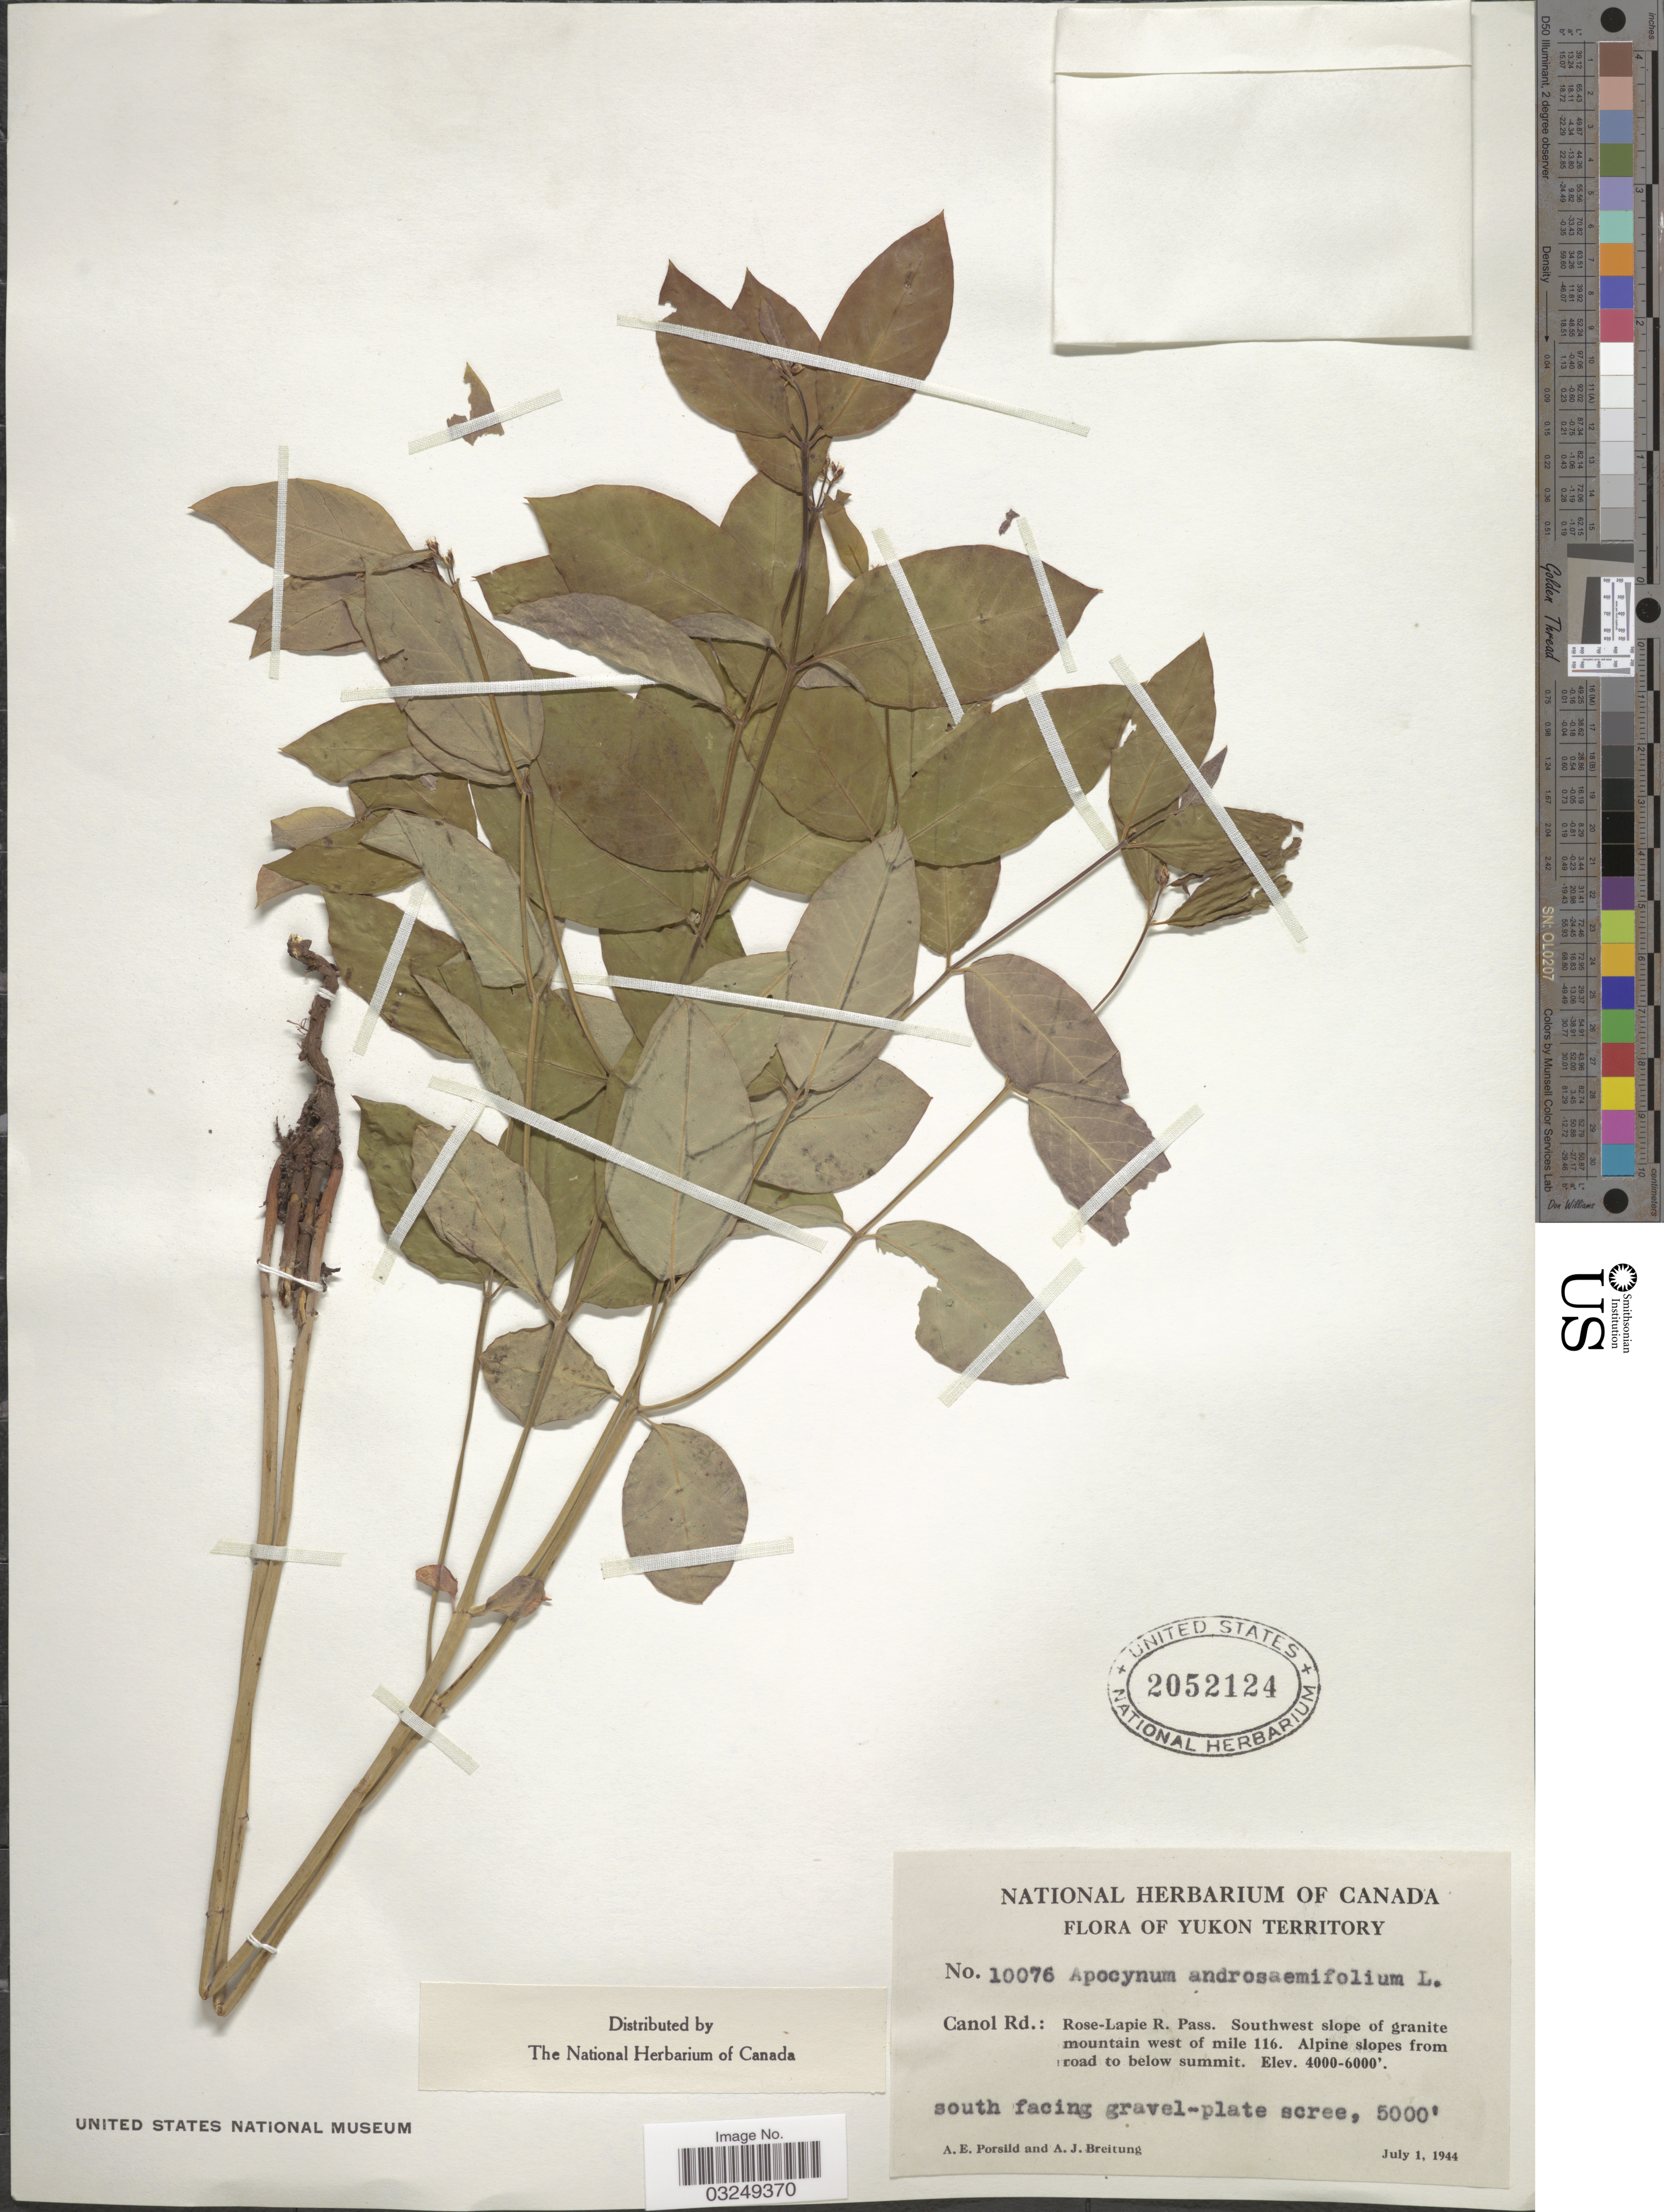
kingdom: Plantae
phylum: Tracheophyta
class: Magnoliopsida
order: Gentianales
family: Apocynaceae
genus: Apocynum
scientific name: Apocynum androsaemifolium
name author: L.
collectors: A. E. Porsild & A. Breitung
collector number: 10076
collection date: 1944-07-01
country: Canada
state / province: Yukon Territory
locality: Canol Rd.: Rose-Lapie R. Pass. Southwest slope of granite mountain west of mile 116. Alpine slopes from road to below summit.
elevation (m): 1524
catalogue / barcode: US 2052124